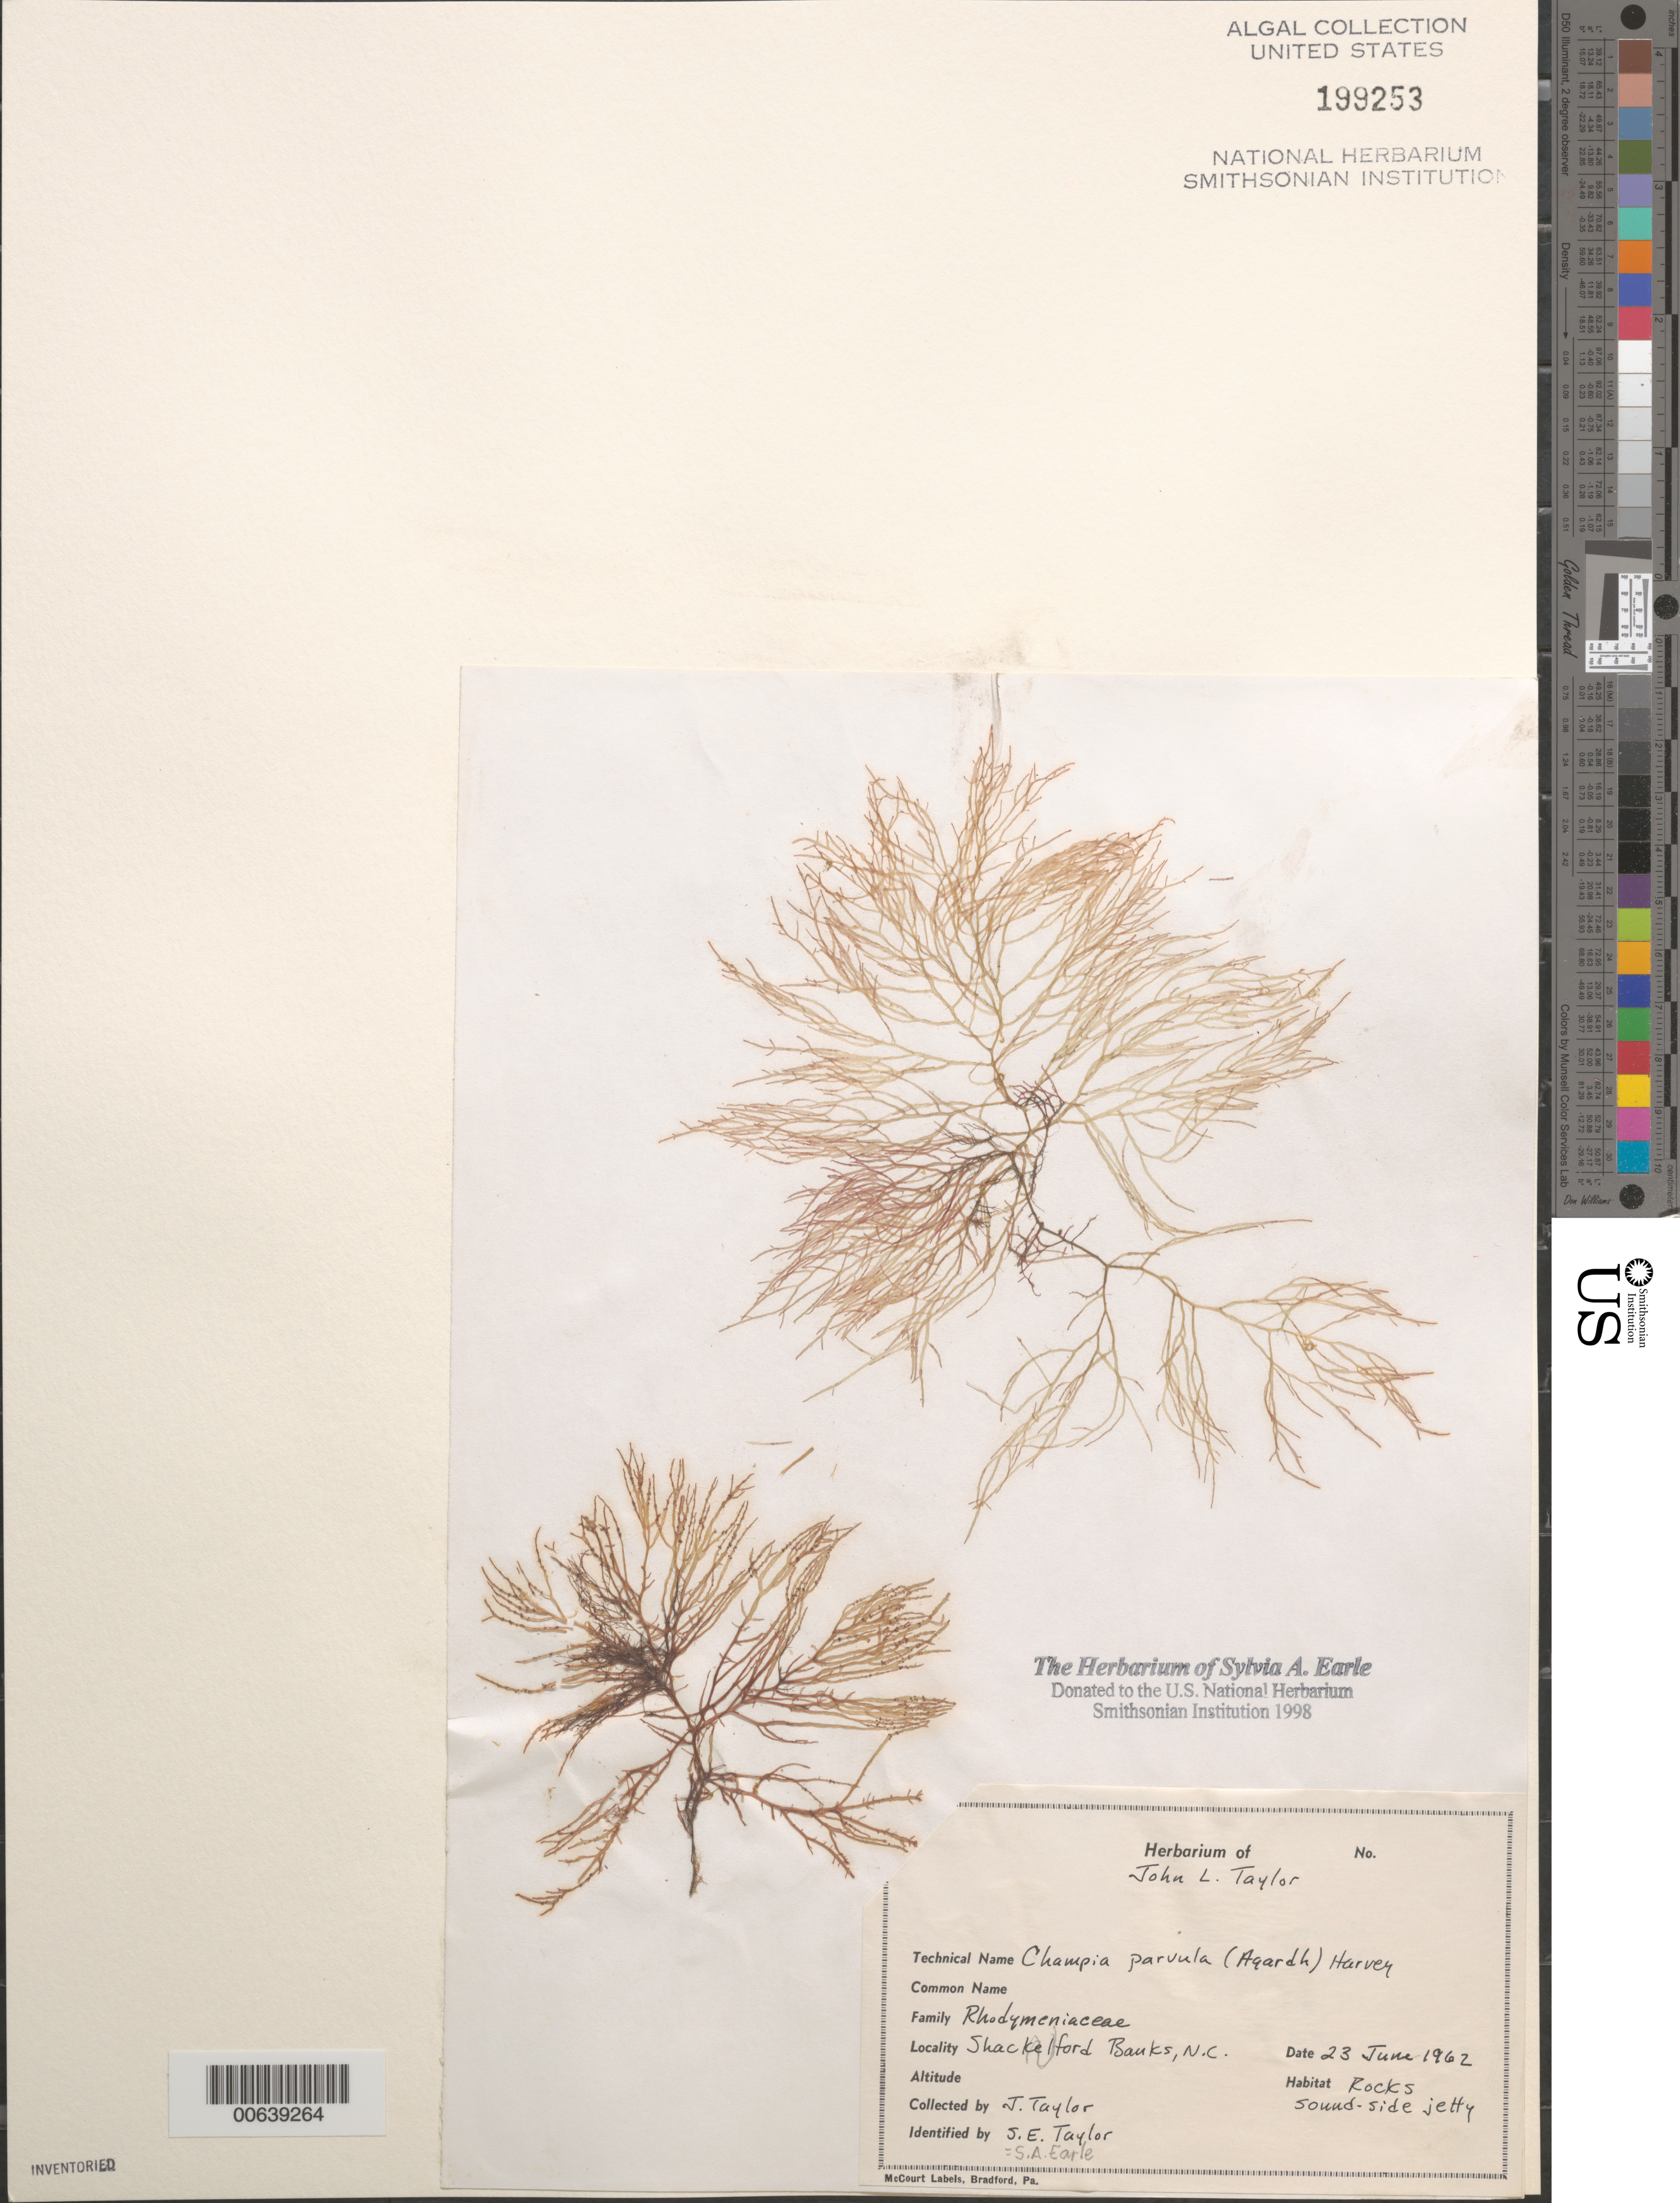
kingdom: Plantae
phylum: Rhodophyta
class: Florideophyceae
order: Rhodymeniales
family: Champiaceae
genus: Champia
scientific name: Champia parvula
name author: (C. Agardh) Harv.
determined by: Earle, S. A.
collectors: J. L. Taylor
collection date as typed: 23 Jun 1962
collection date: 1962-06-23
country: United States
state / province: North Carolina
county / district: Carteret County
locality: Shackleford Banks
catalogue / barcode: US 199253